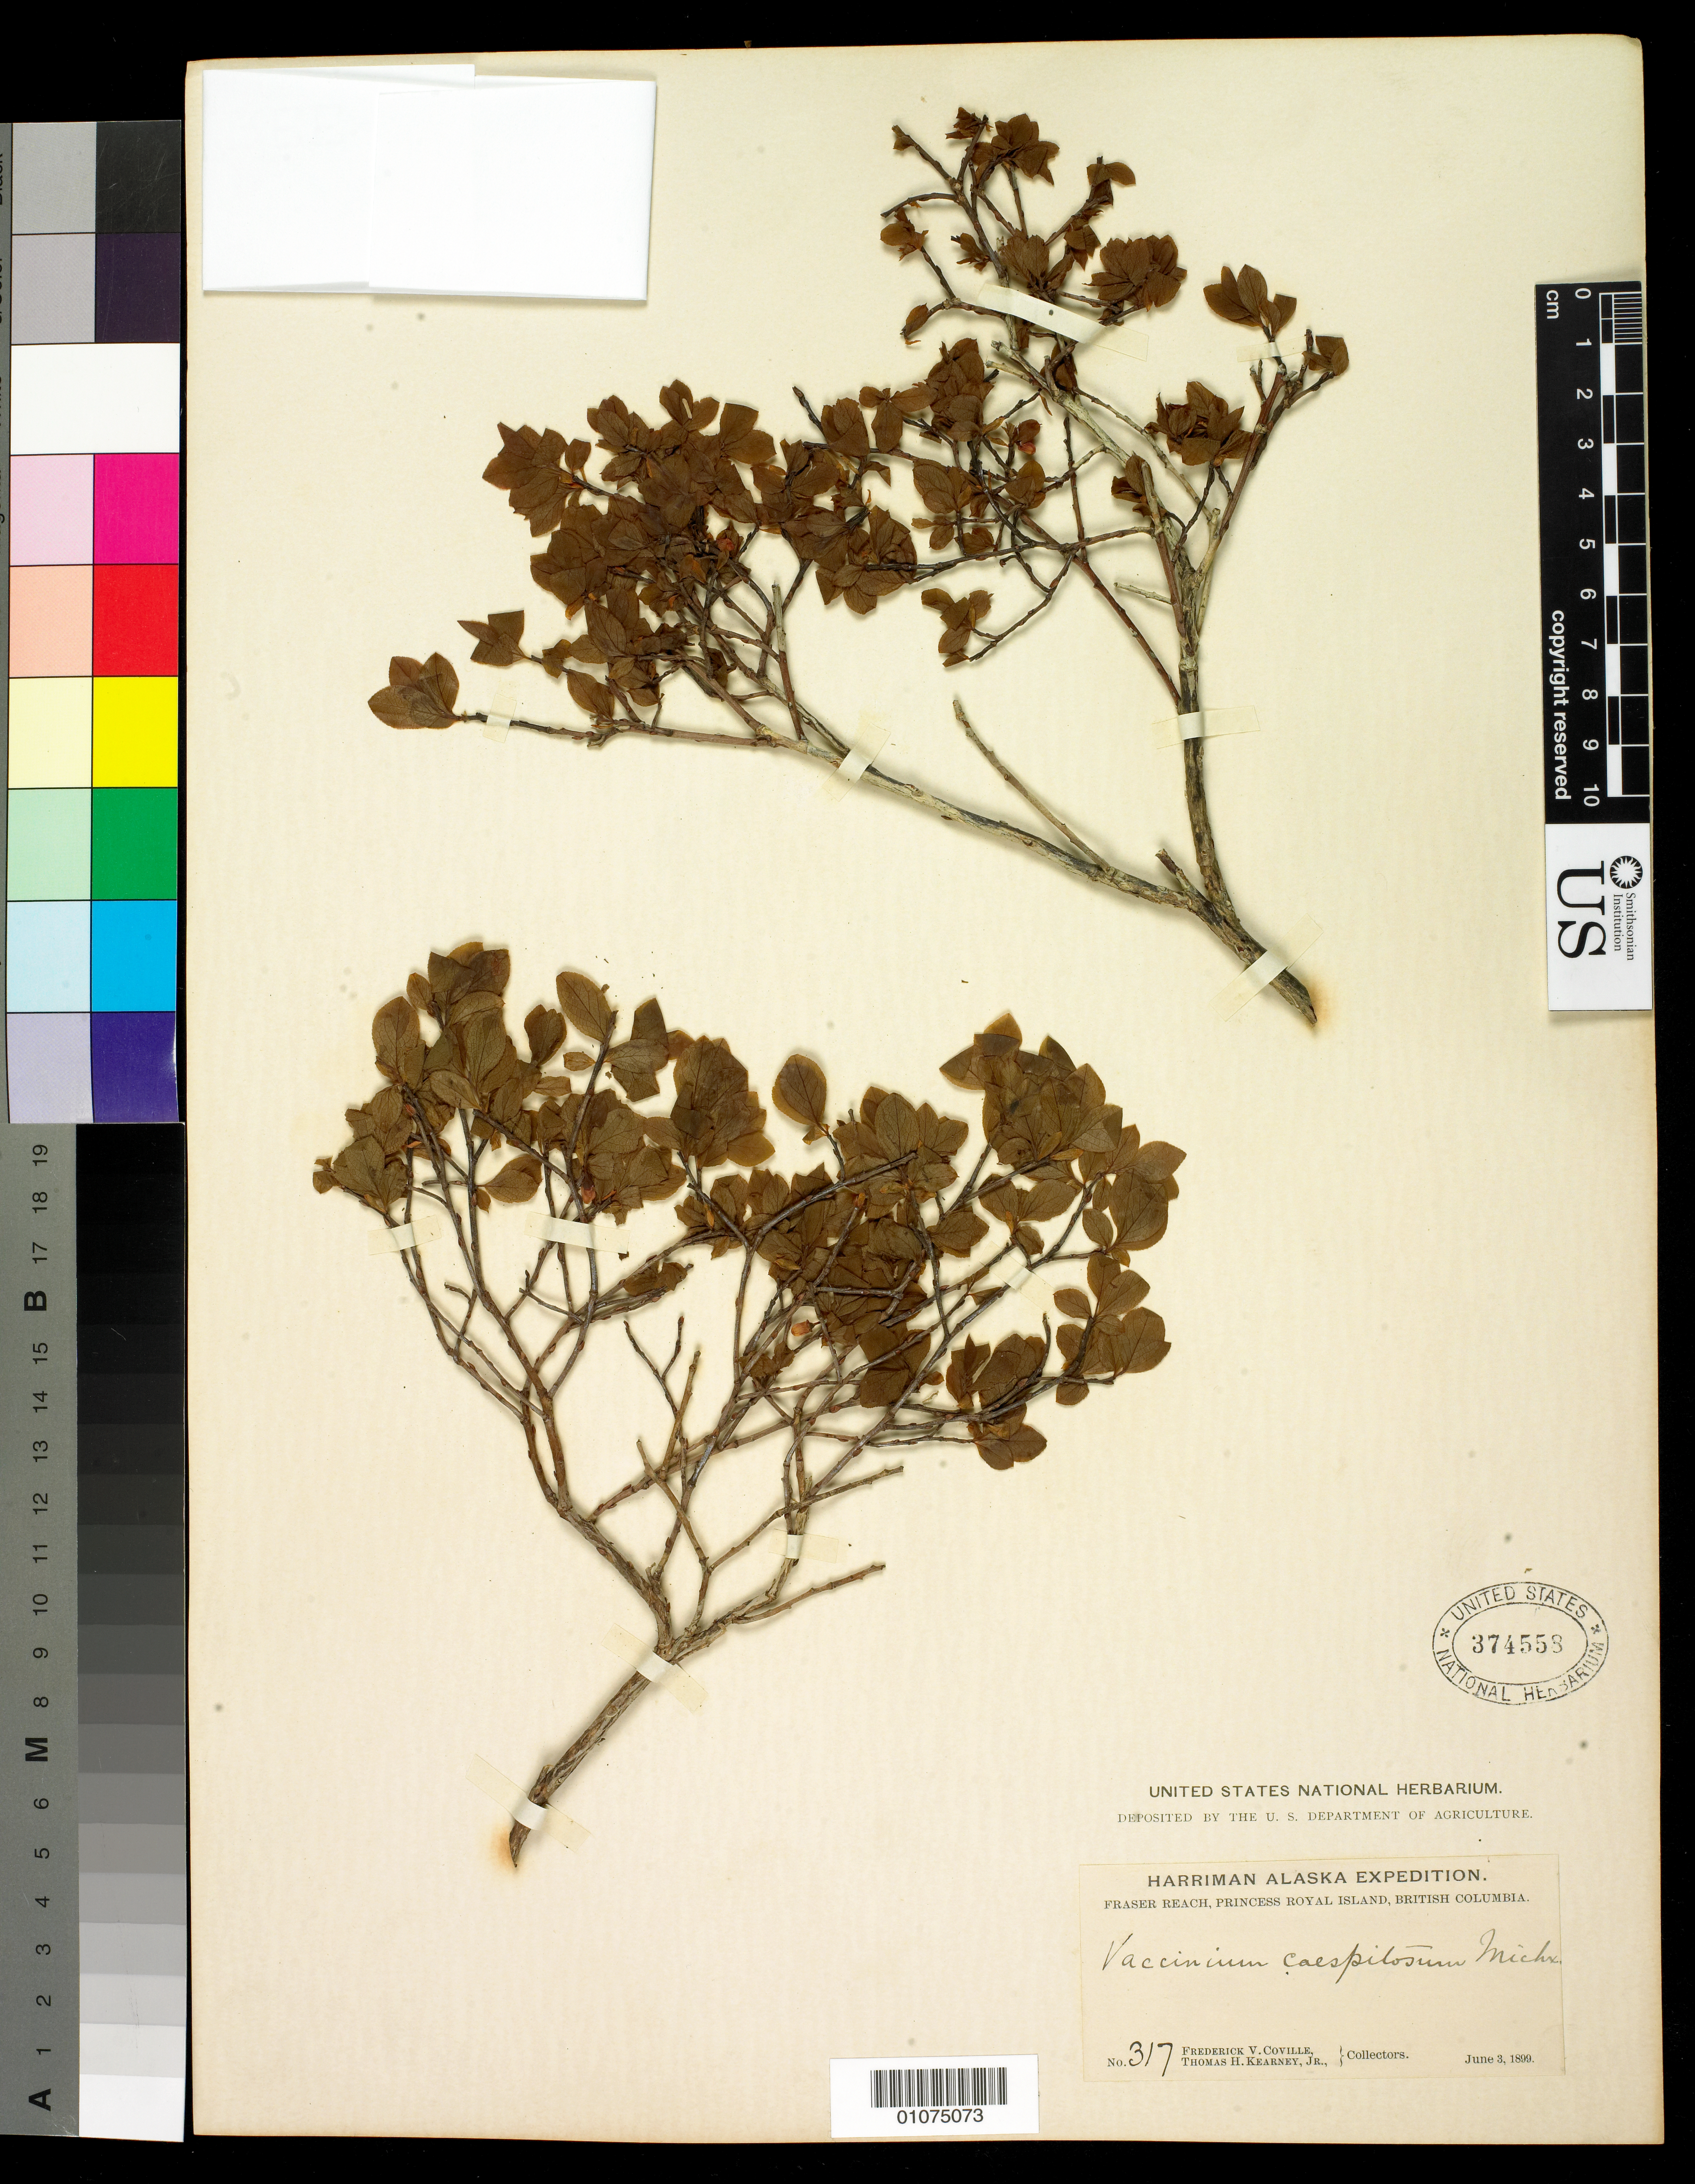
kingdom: Plantae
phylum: Tracheophyta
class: Magnoliopsida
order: Ericales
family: Ericaceae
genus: Vaccinium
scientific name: Vaccinium caespitosum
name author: Michx.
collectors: F. V. Coville & T. H. Kearney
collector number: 317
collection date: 1899-06-03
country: Canada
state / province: British Columbia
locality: Fraser Reach, PrincessRoyal Island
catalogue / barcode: US 374558